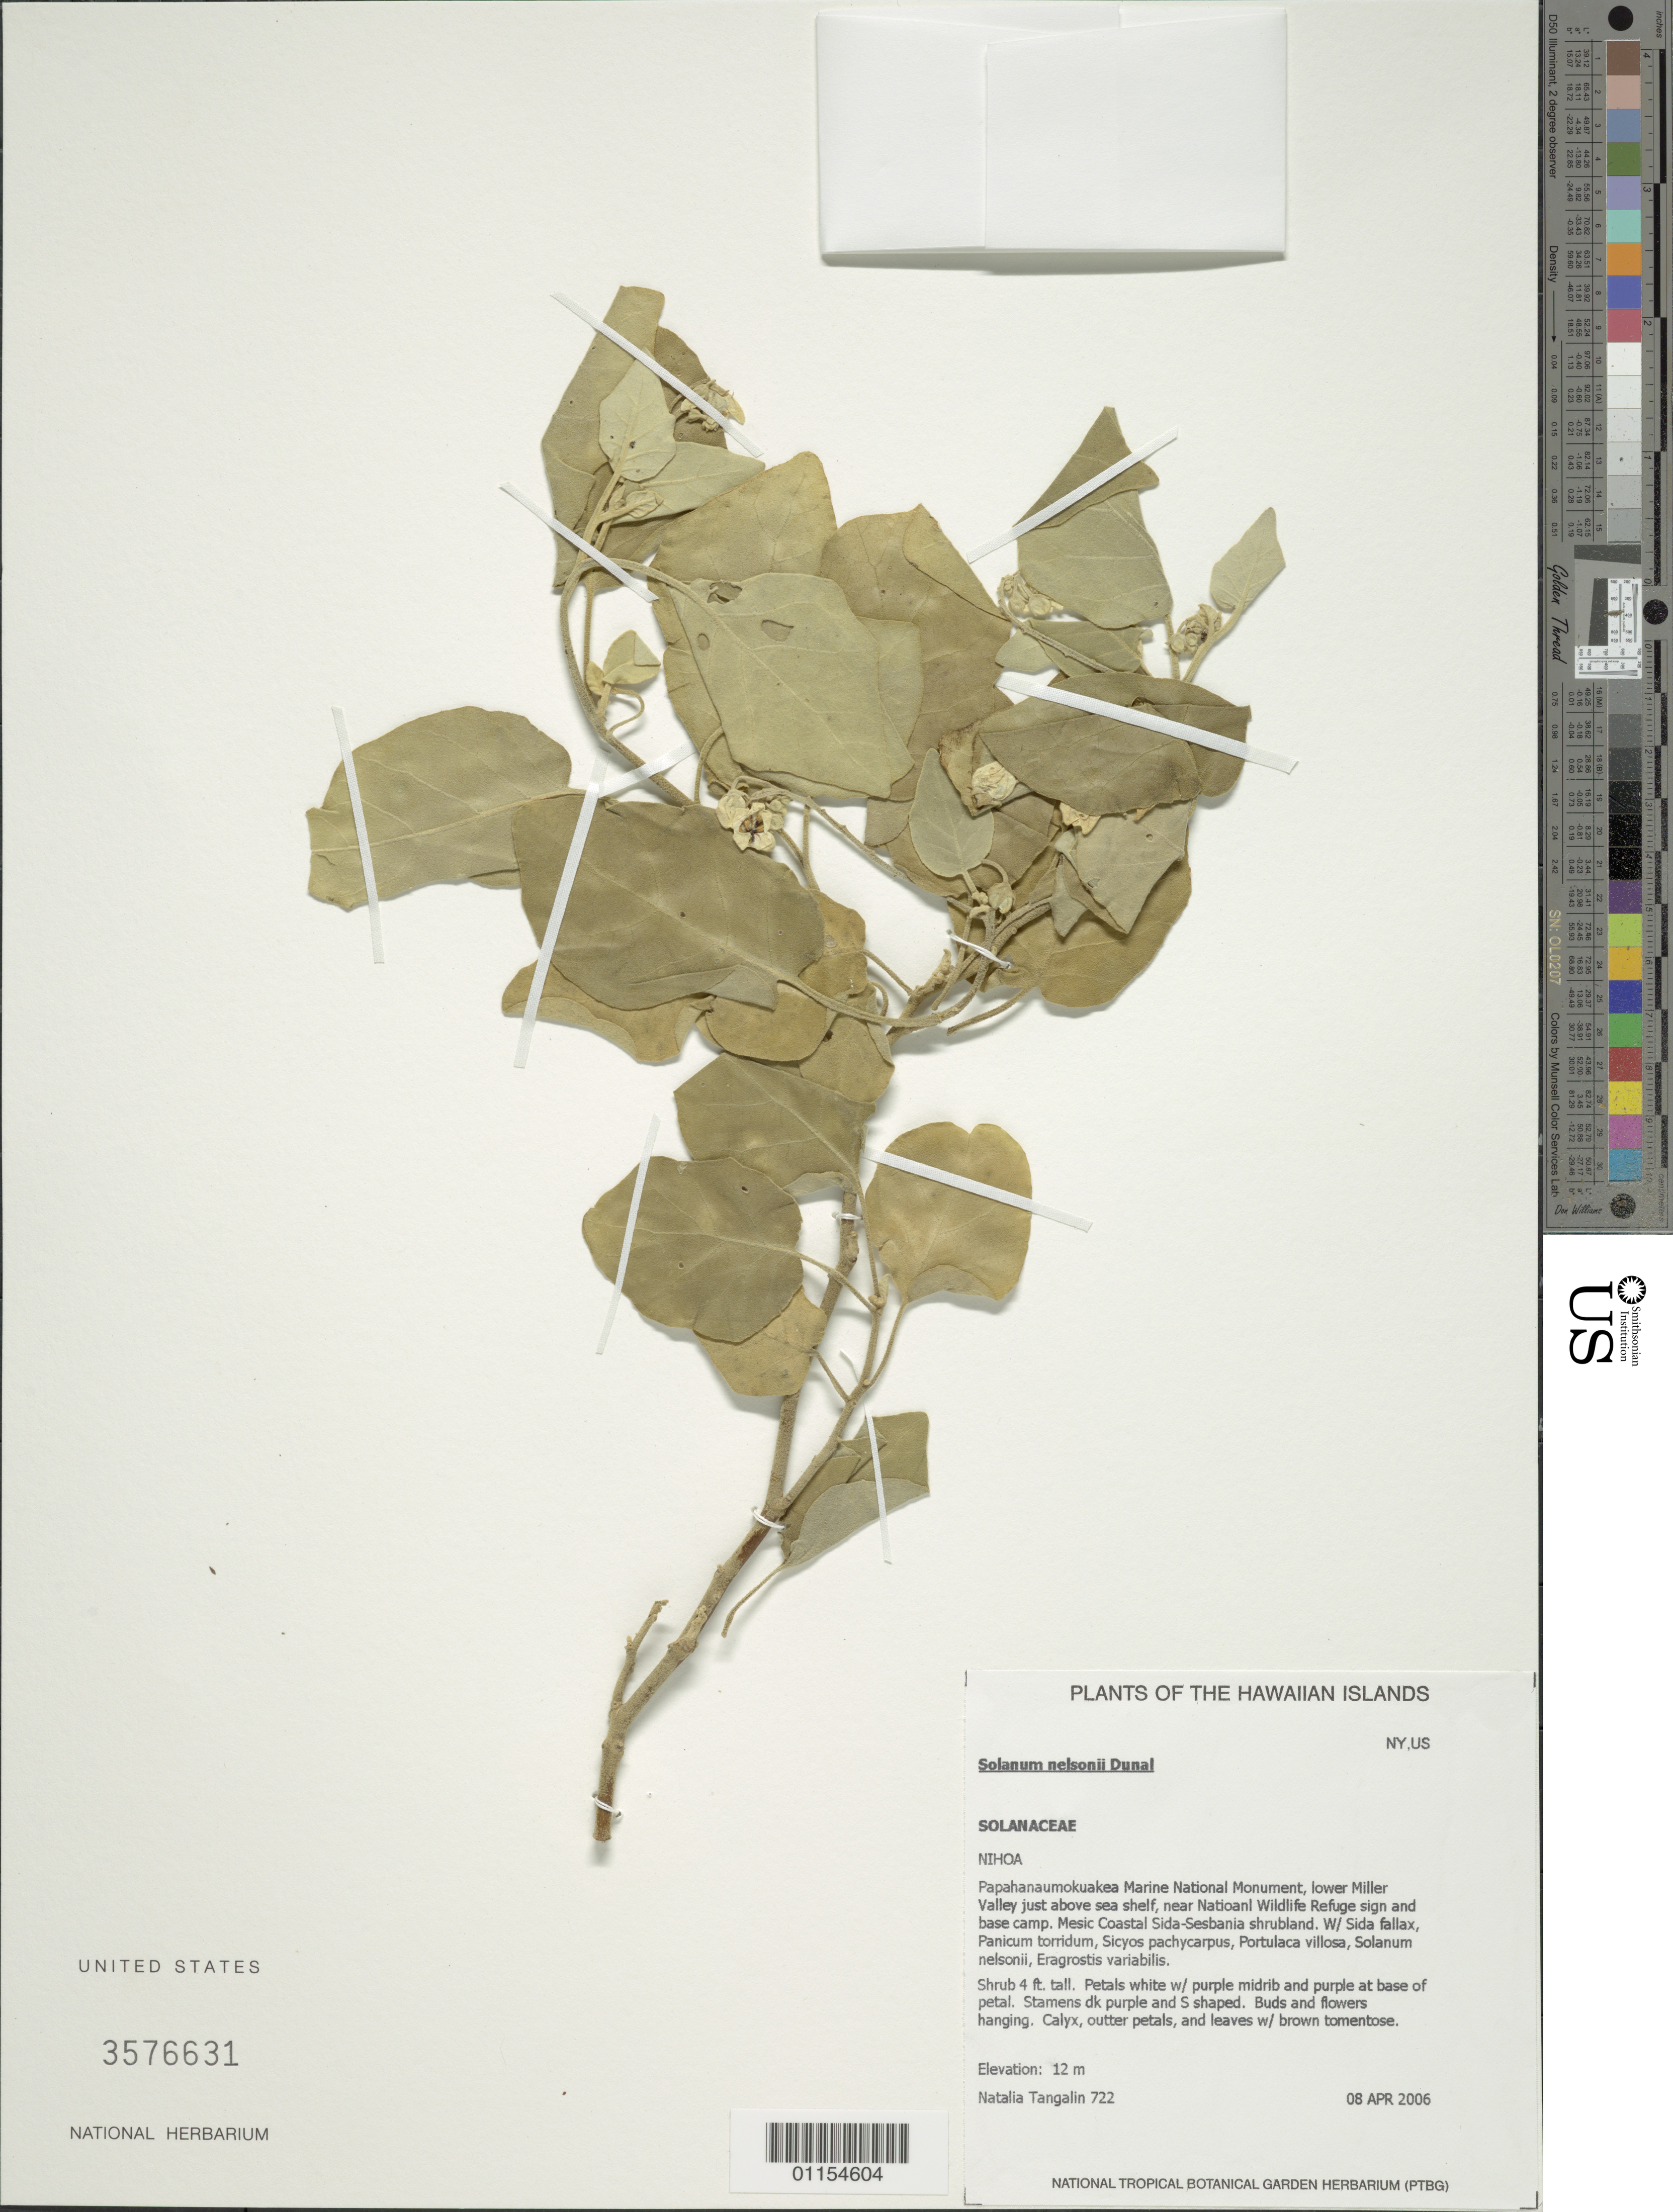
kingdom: Plantae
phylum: Tracheophyta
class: Magnoliopsida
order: Solanales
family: Solanaceae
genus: Solanum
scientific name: Solanum caumii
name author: (F. Br.) D. McClelland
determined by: Knapp, S. D.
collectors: N. Tangalin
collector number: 722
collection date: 2006-04-08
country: United States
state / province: Hawaii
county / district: Honolulu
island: Nihoa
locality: Papahanaumokuakea Marine National Monument, lower Miller Valley just above sea shelf, near National Wildlife Refuge sign and base camp.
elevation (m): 12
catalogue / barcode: US 3576631